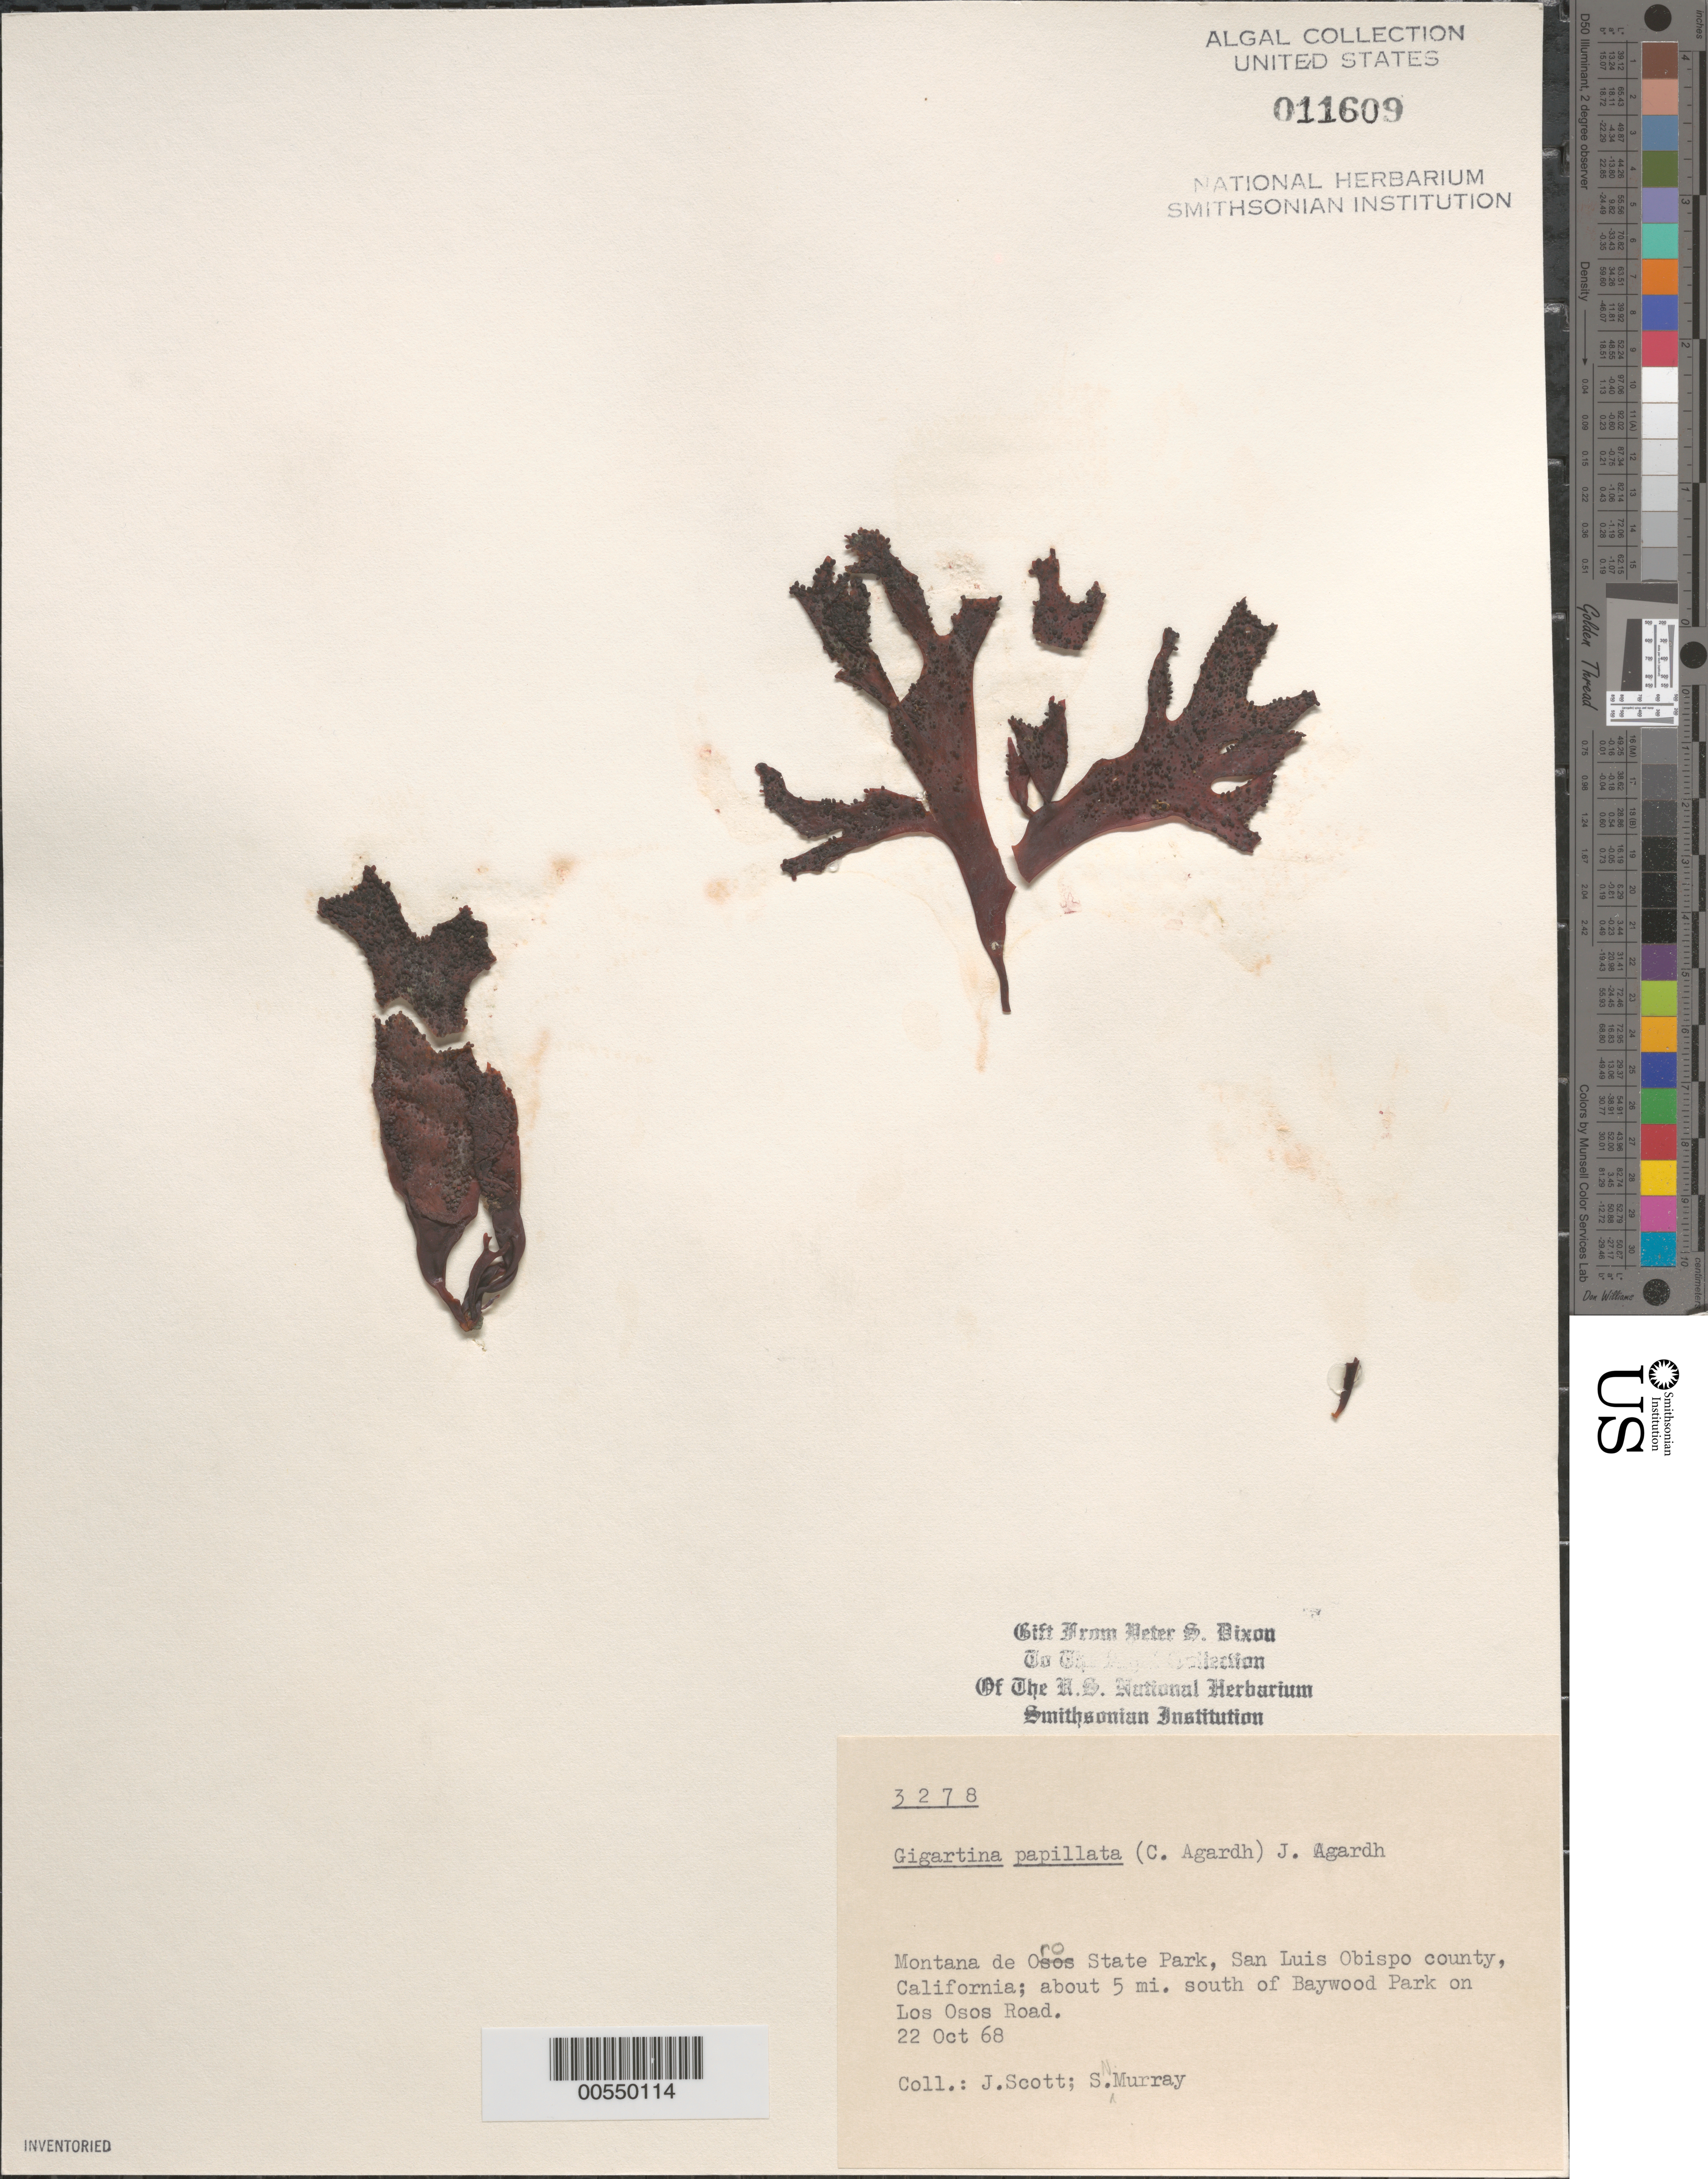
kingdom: Plantae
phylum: Rhodophyta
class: Florideophyceae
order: Gigartinales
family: Phyllophoraceae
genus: Mastocarpus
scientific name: Mastocarpus papillatus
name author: (C. Agardh) Kütz.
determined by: Algae name updating Project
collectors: J. Scott & S. N. Murray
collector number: PSD 3278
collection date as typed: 22 Oct 1968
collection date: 1968-10-22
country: United States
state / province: California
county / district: San Luis Obispo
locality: Montana de Oro State Park, south of Baywood Park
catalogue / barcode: US 11609